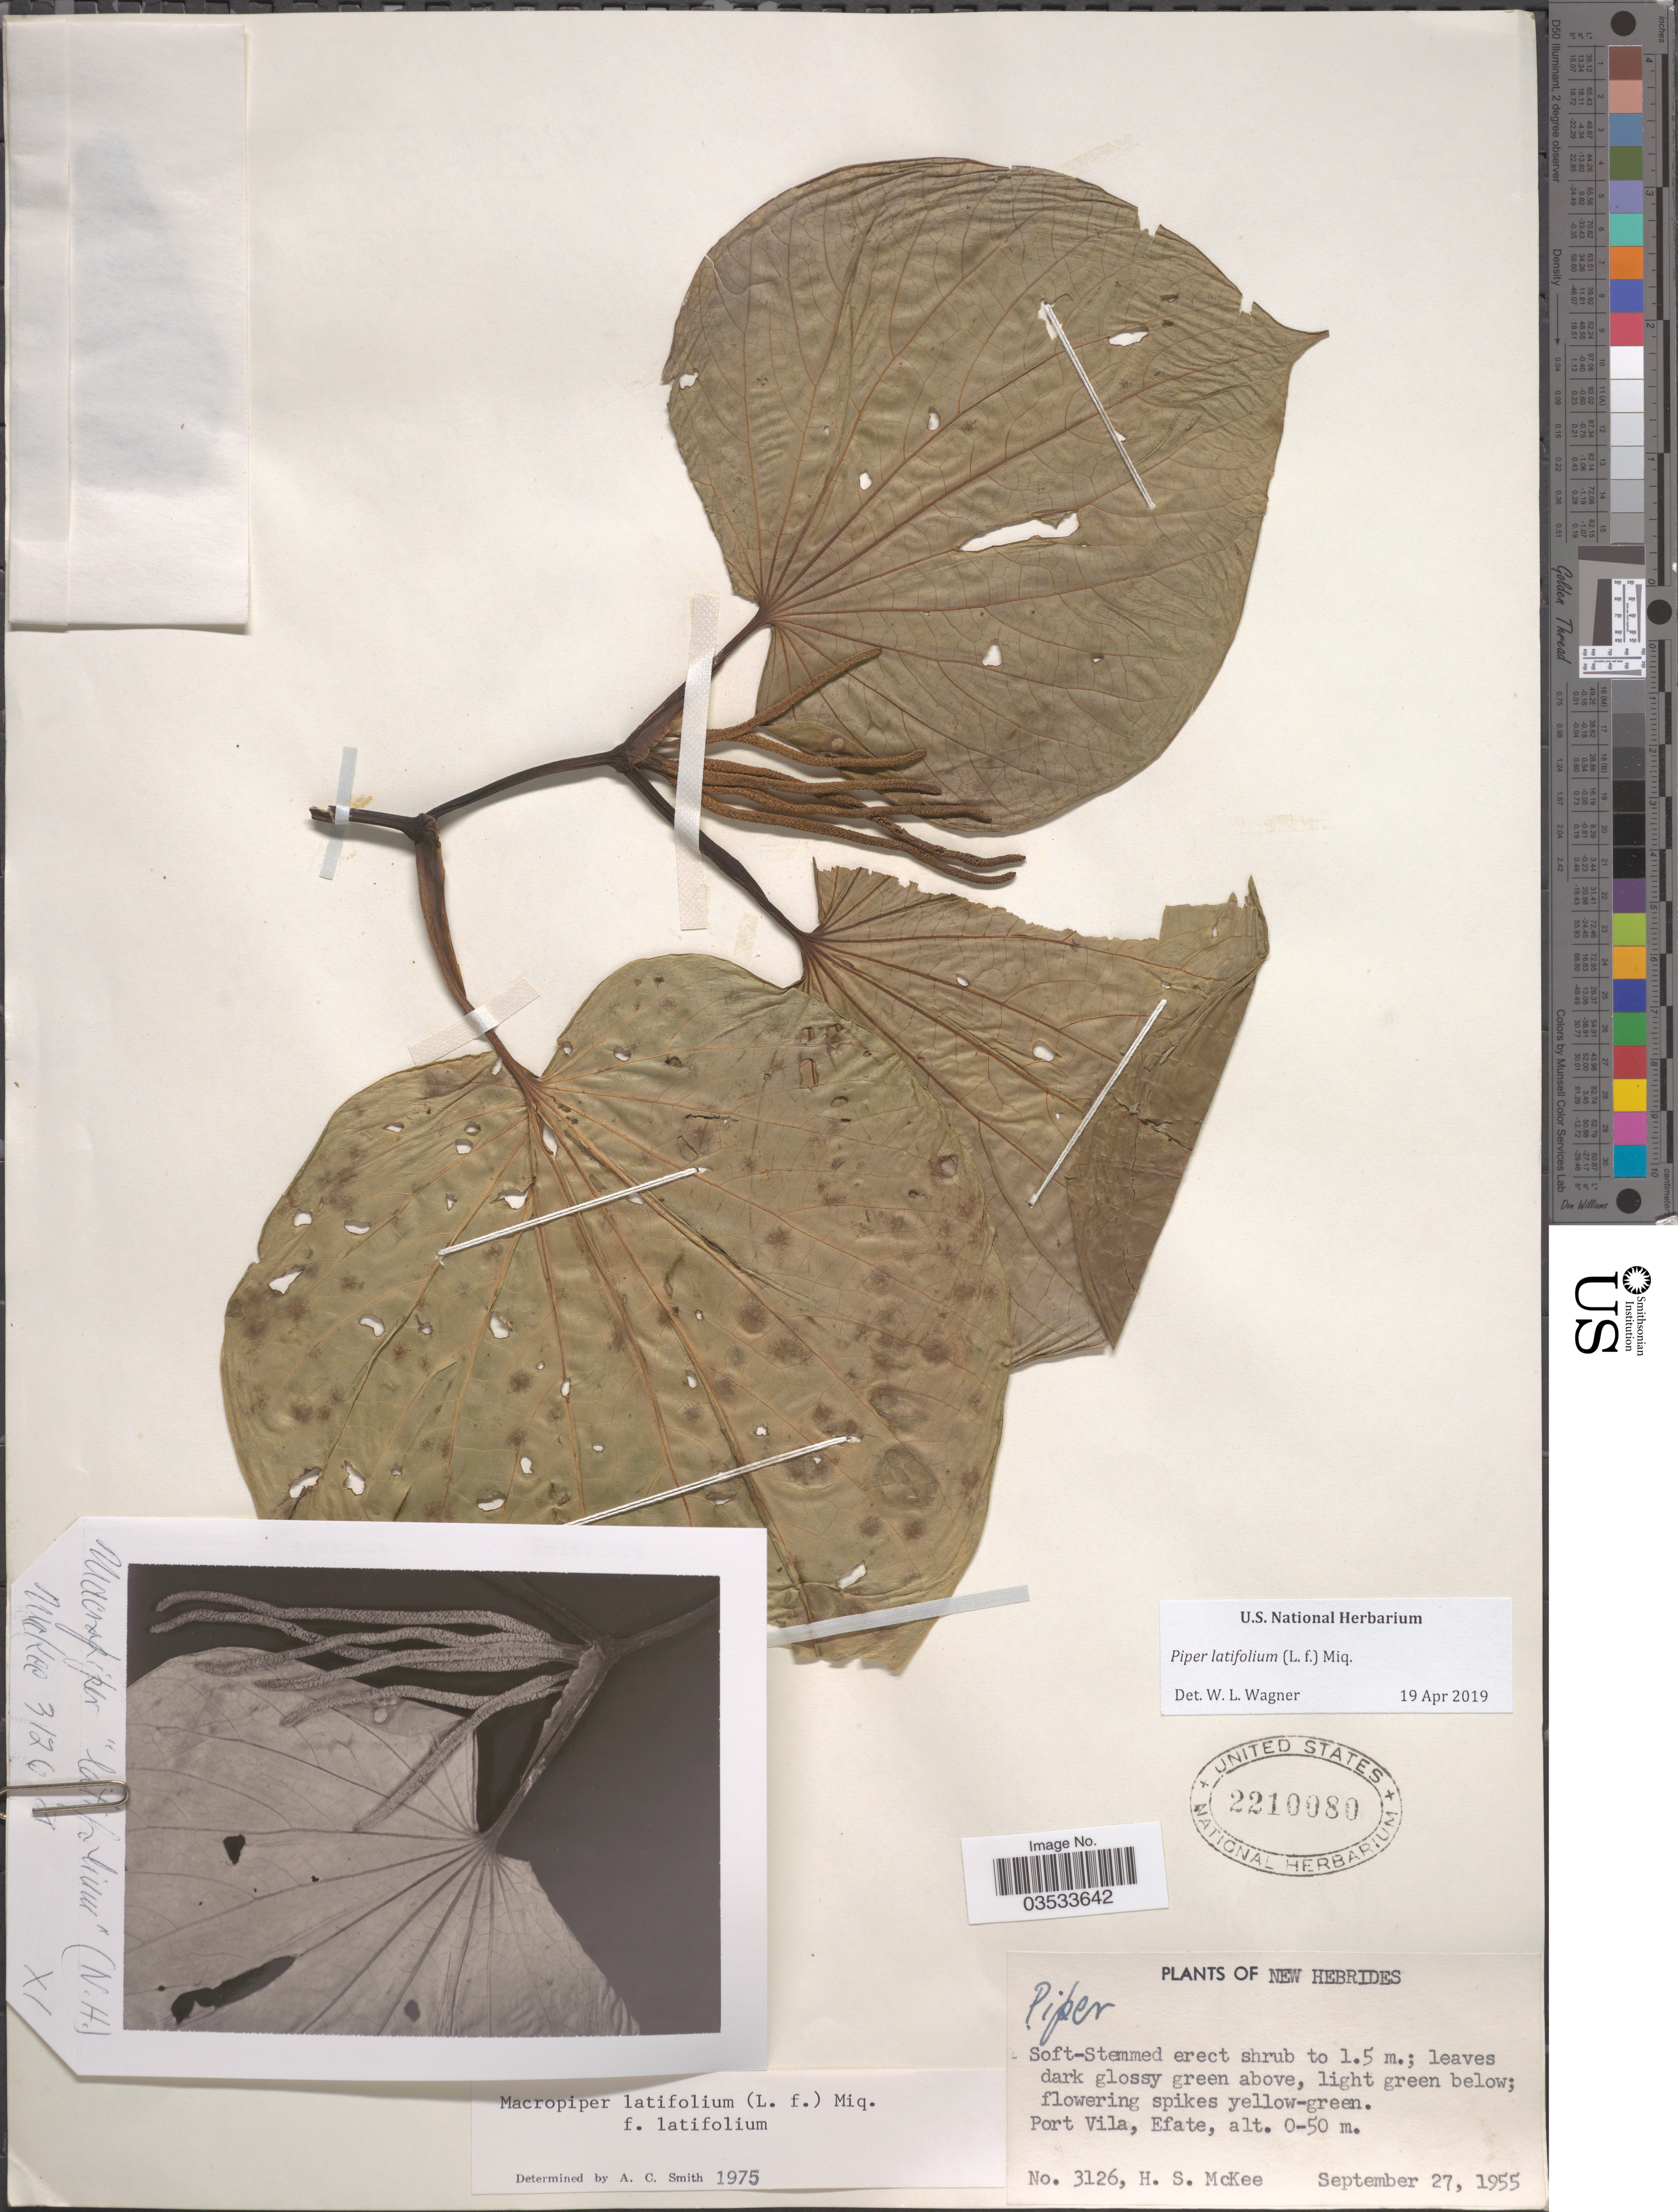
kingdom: Plantae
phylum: Tracheophyta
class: Magnoliopsida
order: Piperales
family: Piperaceae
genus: Piper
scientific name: Piper latifolium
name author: L. f.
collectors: H. S. McKee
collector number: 3126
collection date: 1955-09-27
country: Vanuatu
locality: New Hebrides. Port Vila, Efate.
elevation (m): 0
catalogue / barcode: US 2210080